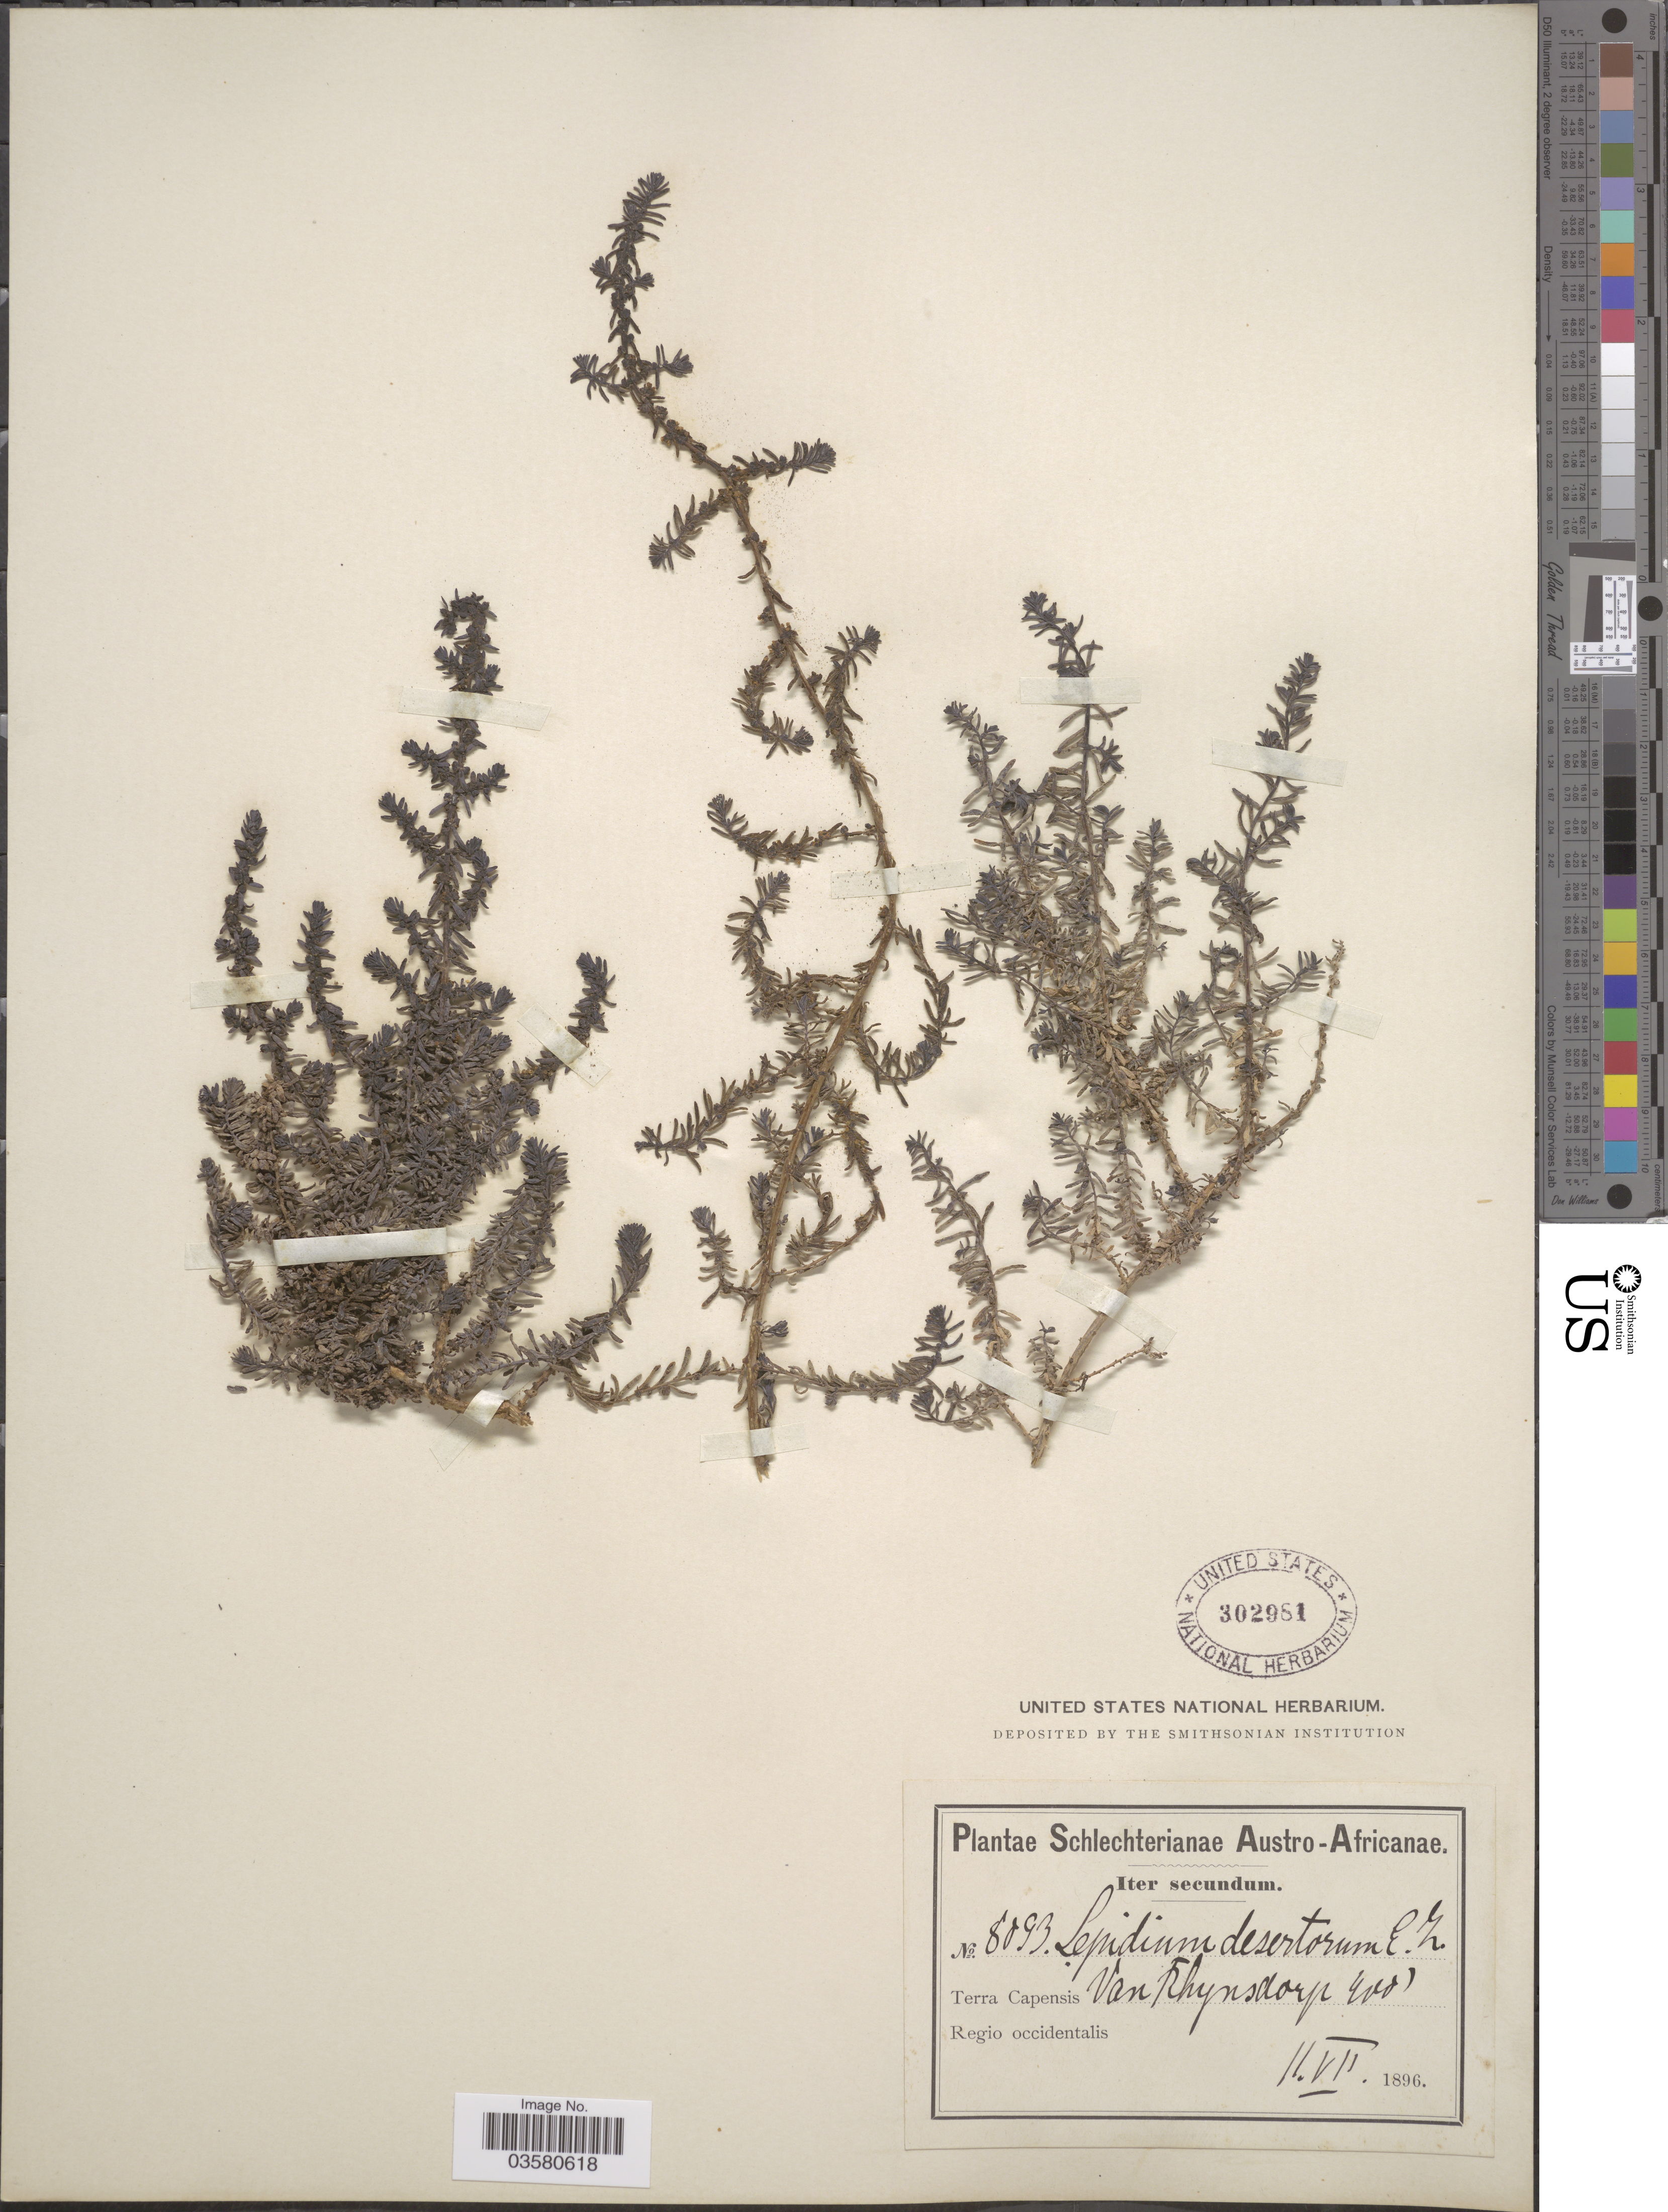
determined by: Al-Shehbaz, I. A., (MO), Missouri Botanical Garden (UNITED STATES)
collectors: Schlechter, --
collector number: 8093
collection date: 1896-07-11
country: South Africa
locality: Austro-Africanae. Terra Capensis Van Rhynsdorp. Regio occidentalis.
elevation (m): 274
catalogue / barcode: US 302981